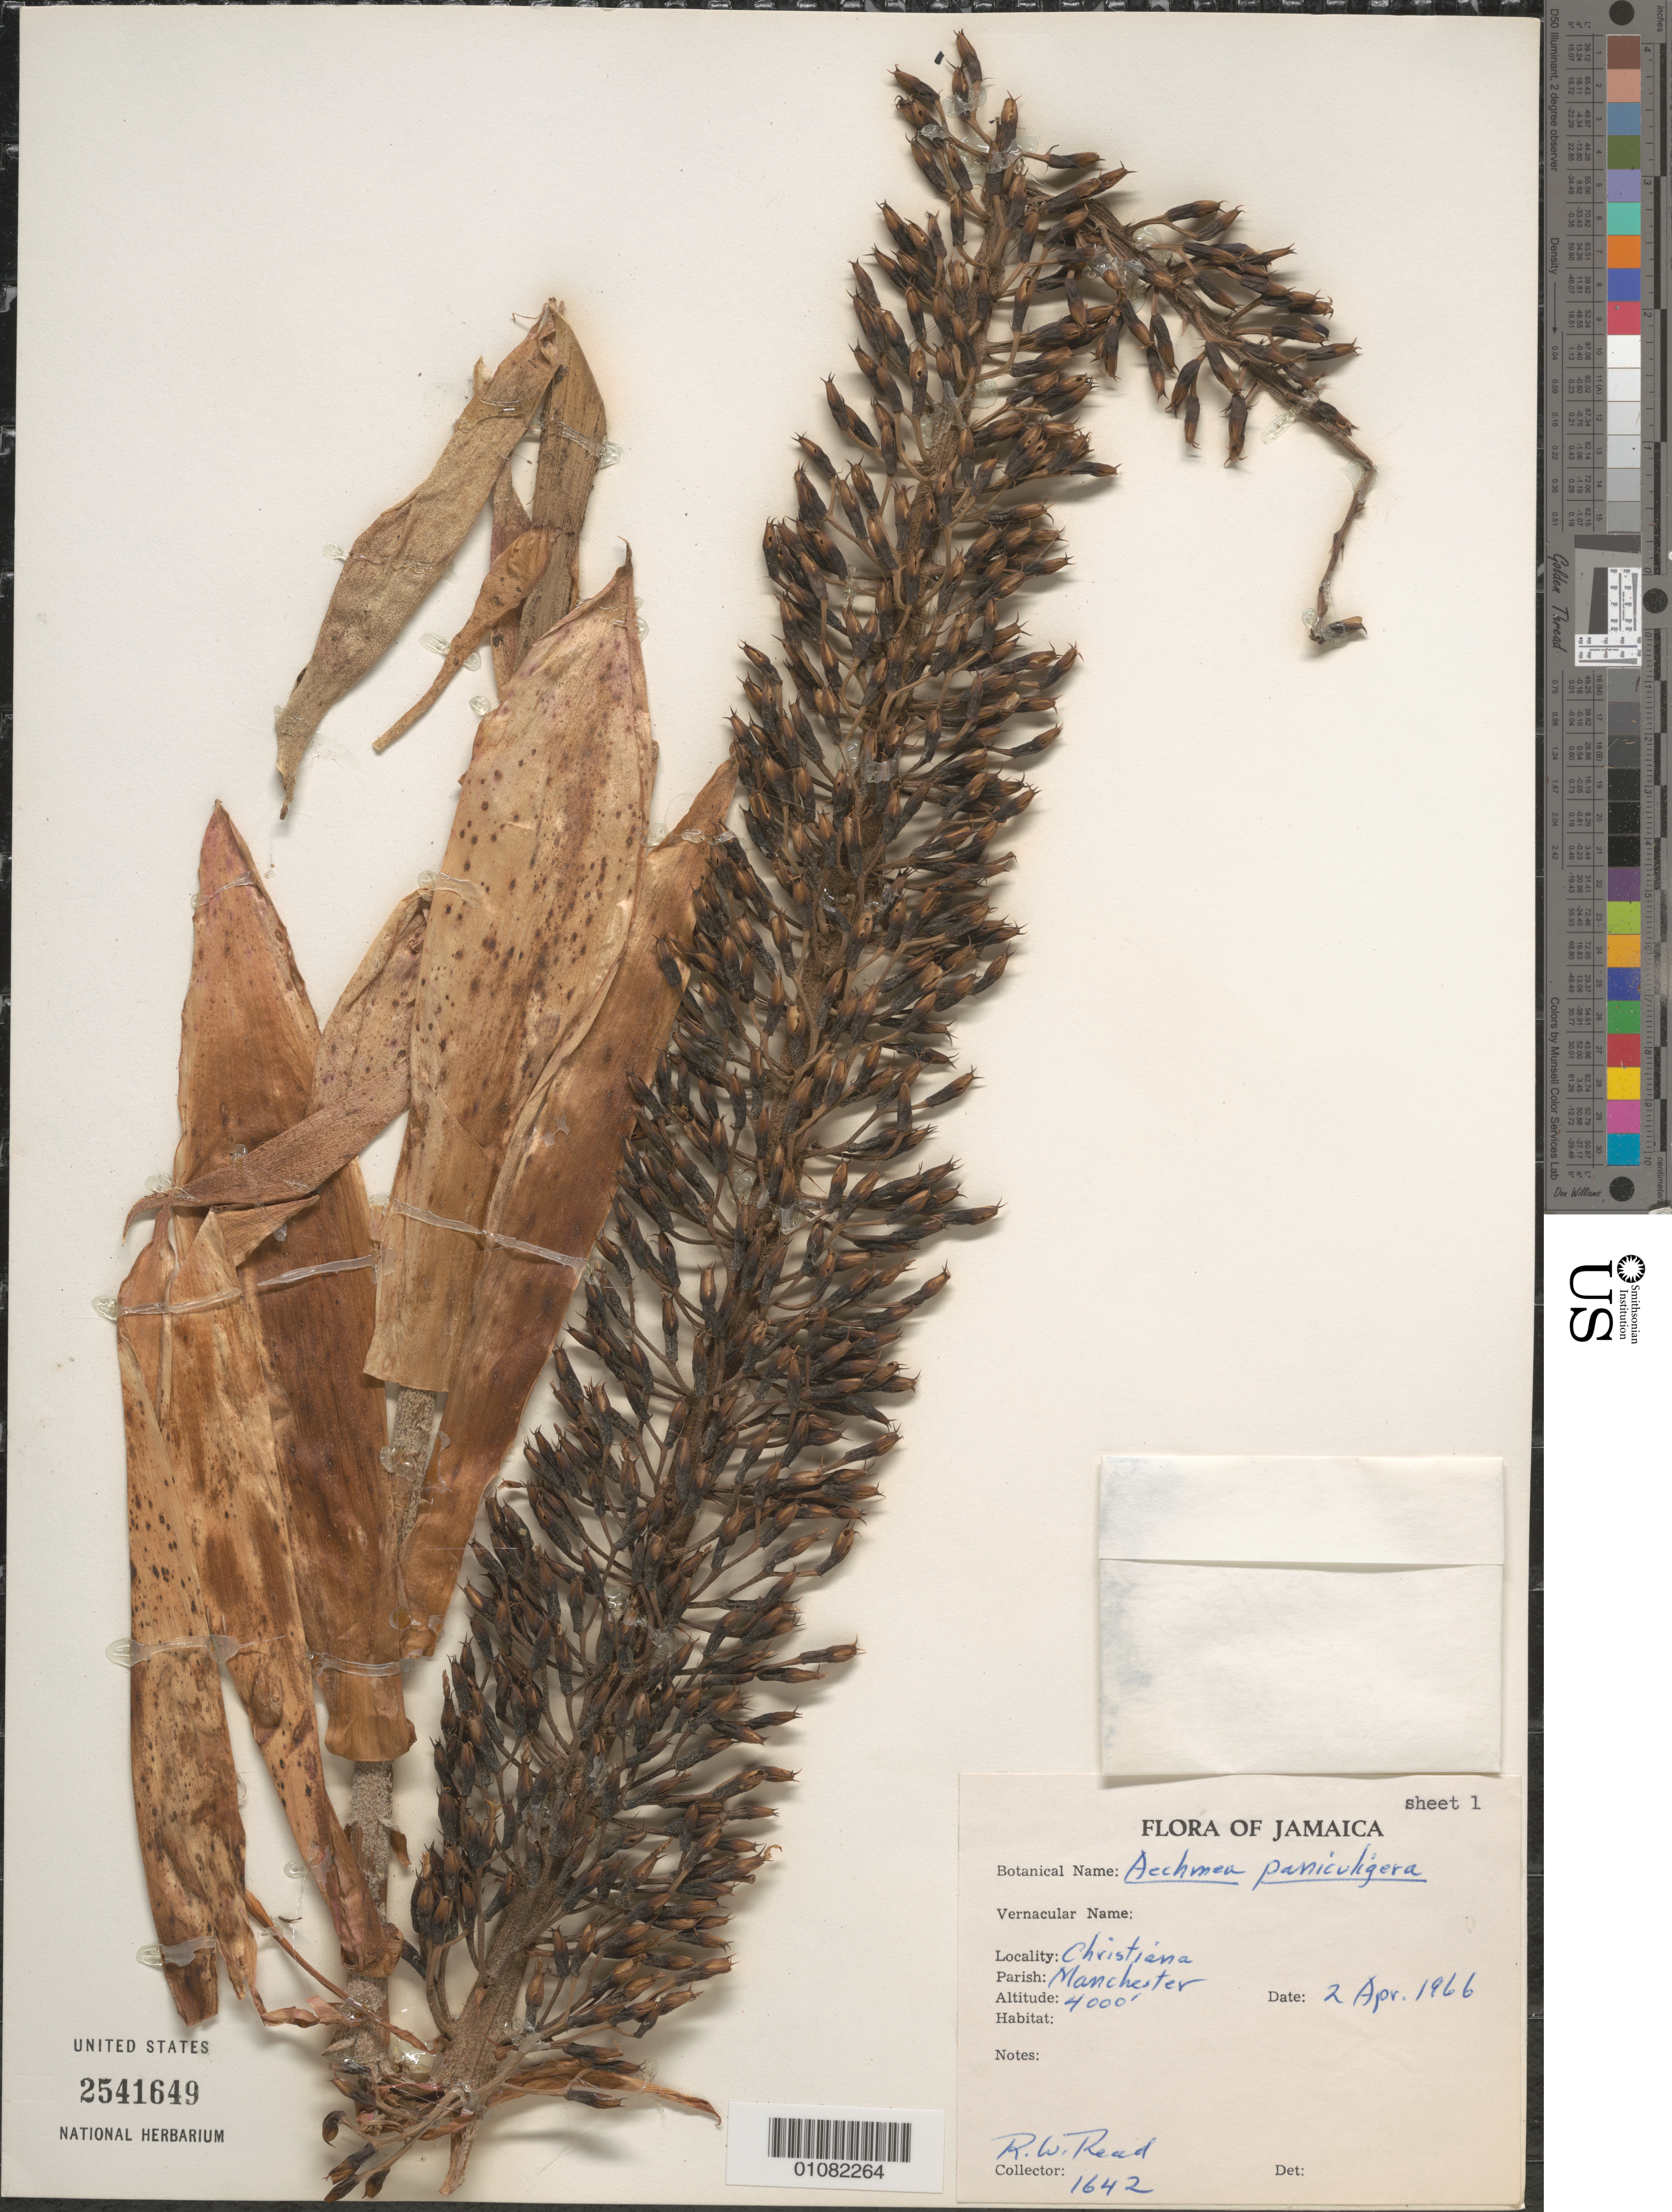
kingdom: Plantae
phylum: Tracheophyta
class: Liliopsida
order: Poales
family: Bromeliaceae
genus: Aechmea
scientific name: Aechmea paniculigera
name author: (Sw.) Griseb.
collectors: R. W. Read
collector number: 1642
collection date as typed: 02 Apr 1966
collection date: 1966-04-02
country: Jamaica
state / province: Manchester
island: Jamaica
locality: Christiana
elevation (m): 1219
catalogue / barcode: US 2541649